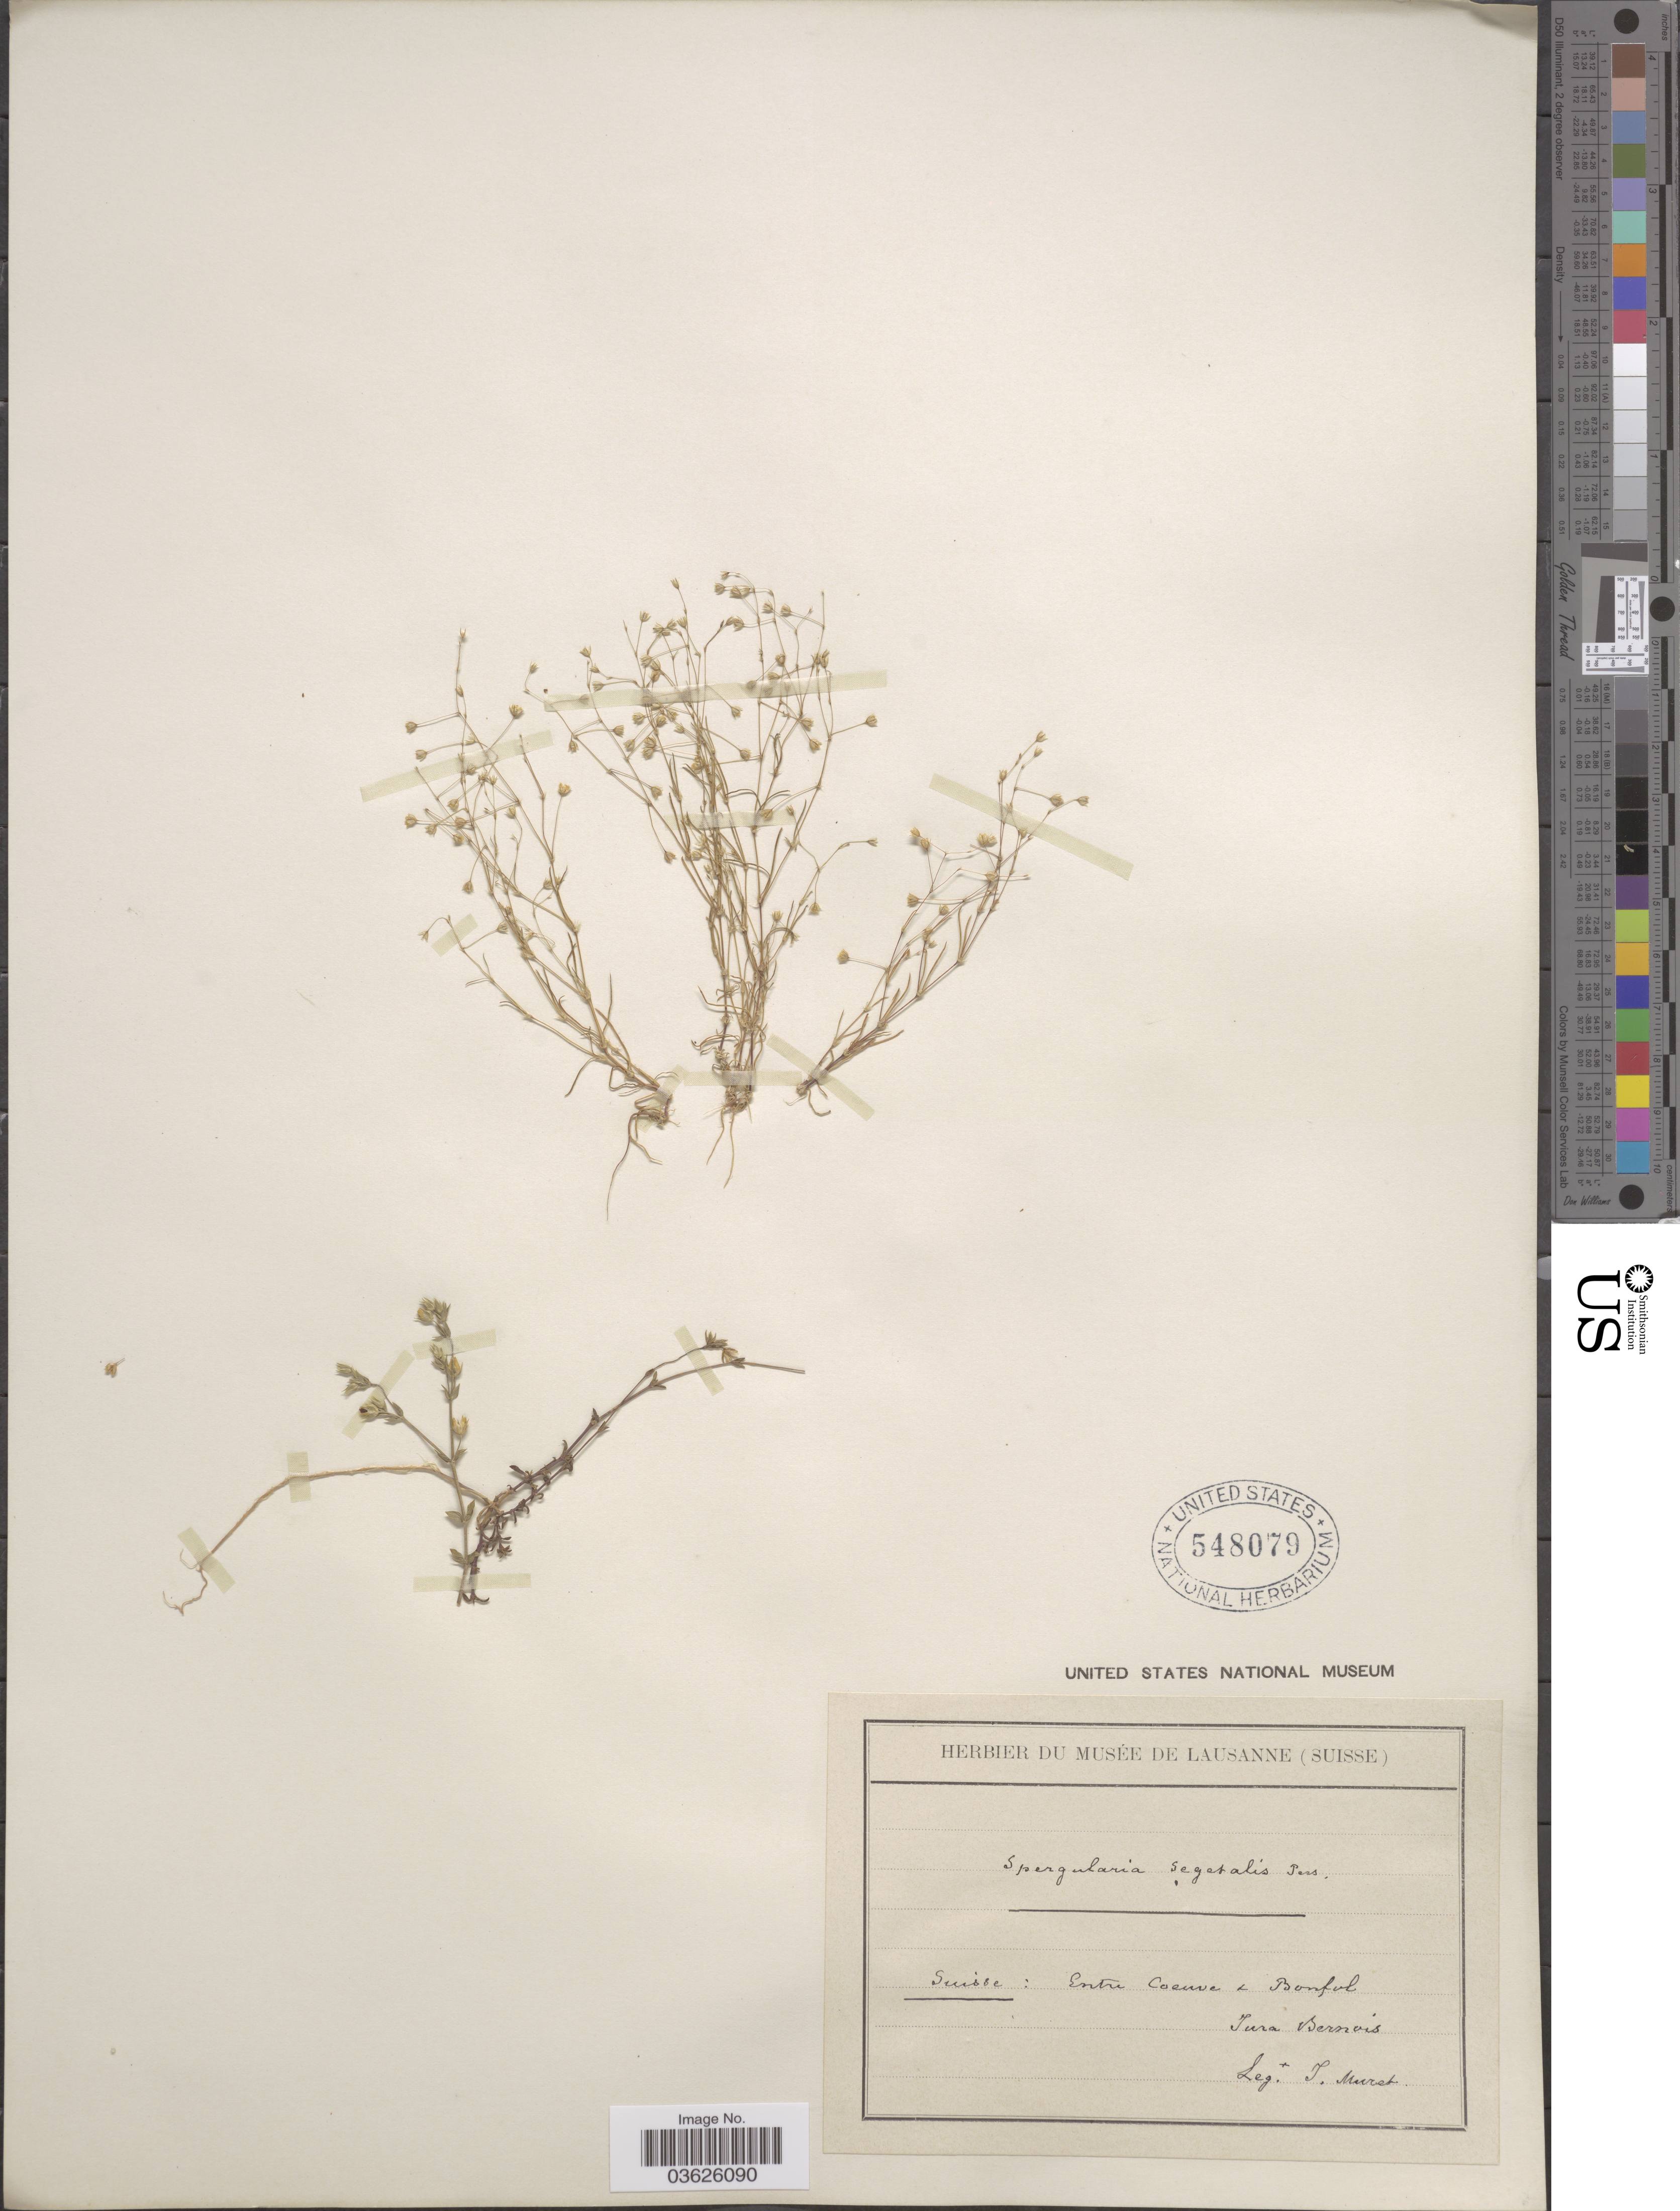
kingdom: Plantae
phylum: Tracheophyta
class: Magnoliopsida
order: Caryophyllales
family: Caryophyllaceae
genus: Tissa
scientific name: Tissa segetalis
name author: (L.) Warb.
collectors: J. Muret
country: Switzerland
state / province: Jura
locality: Suisse: Entre Coeuve & Bonfol Jura Bernois.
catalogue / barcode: US 548079